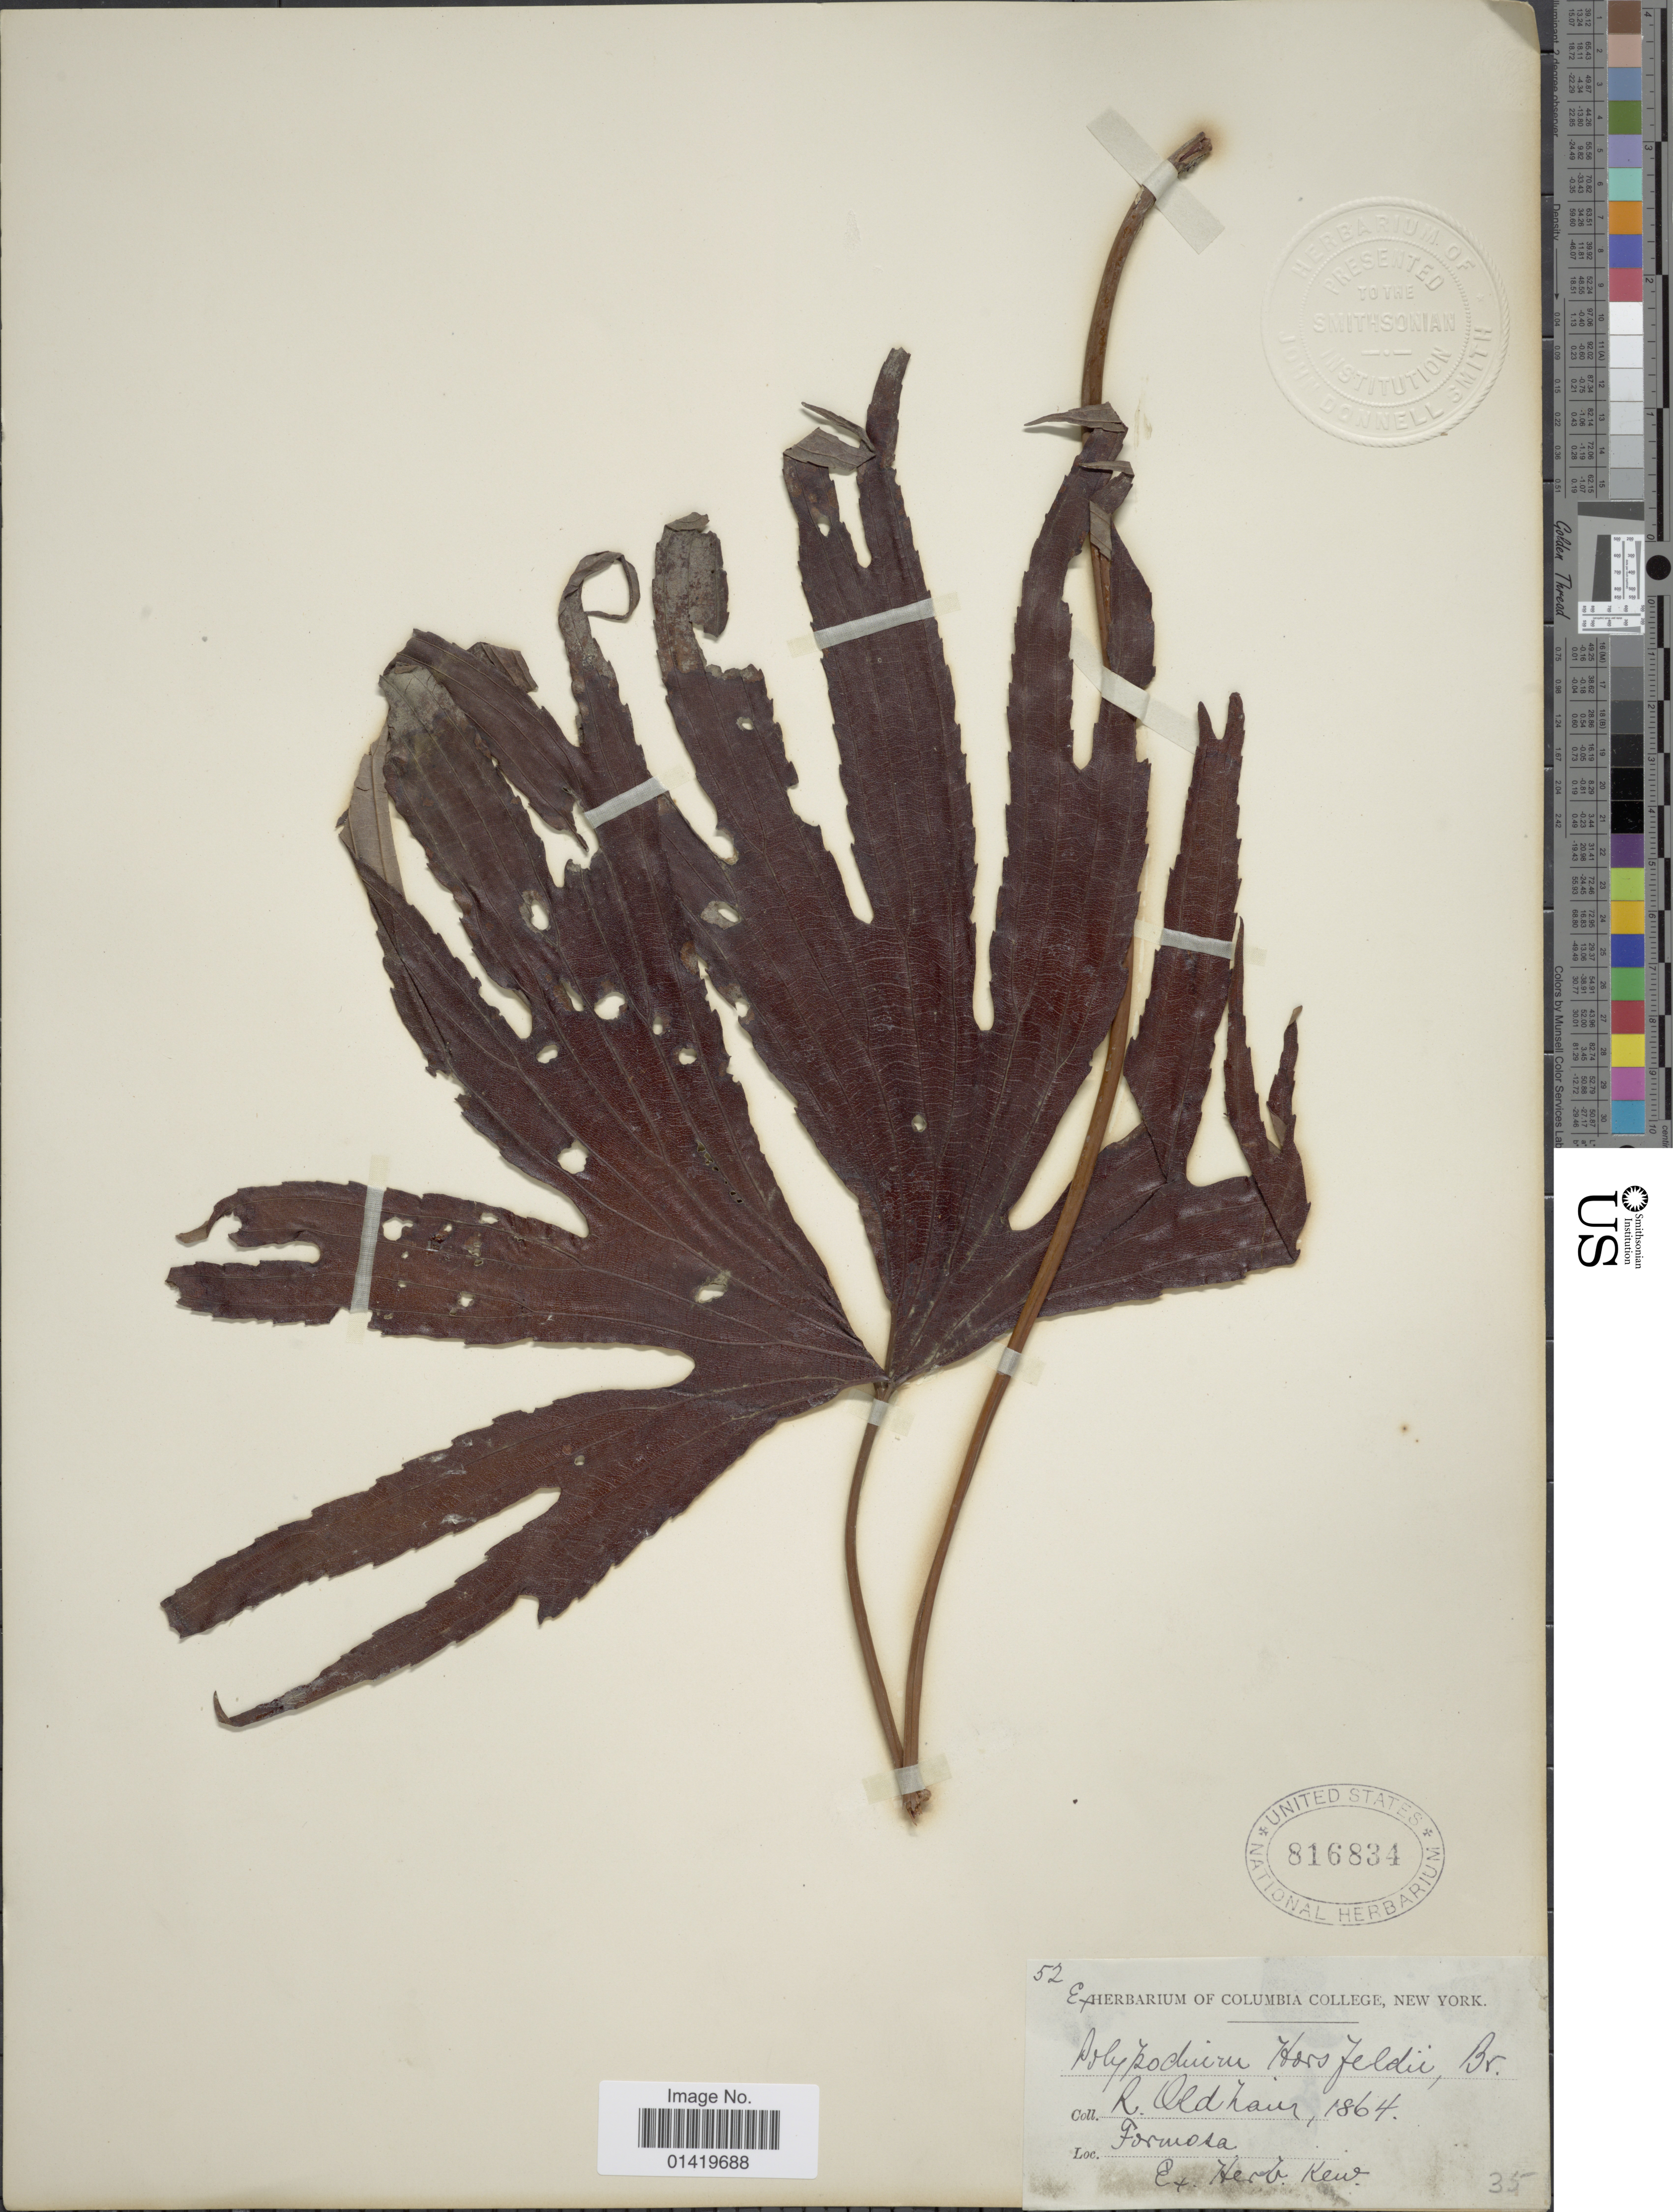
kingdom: Plantae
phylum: Tracheophyta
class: Polypodiopsida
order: Gleicheniales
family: Dipteridaceae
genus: Dipteris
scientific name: Dipteris conjugata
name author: Reinw.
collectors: R. Oldlair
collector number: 52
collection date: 1864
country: Argentina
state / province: Formosa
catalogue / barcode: US 816834